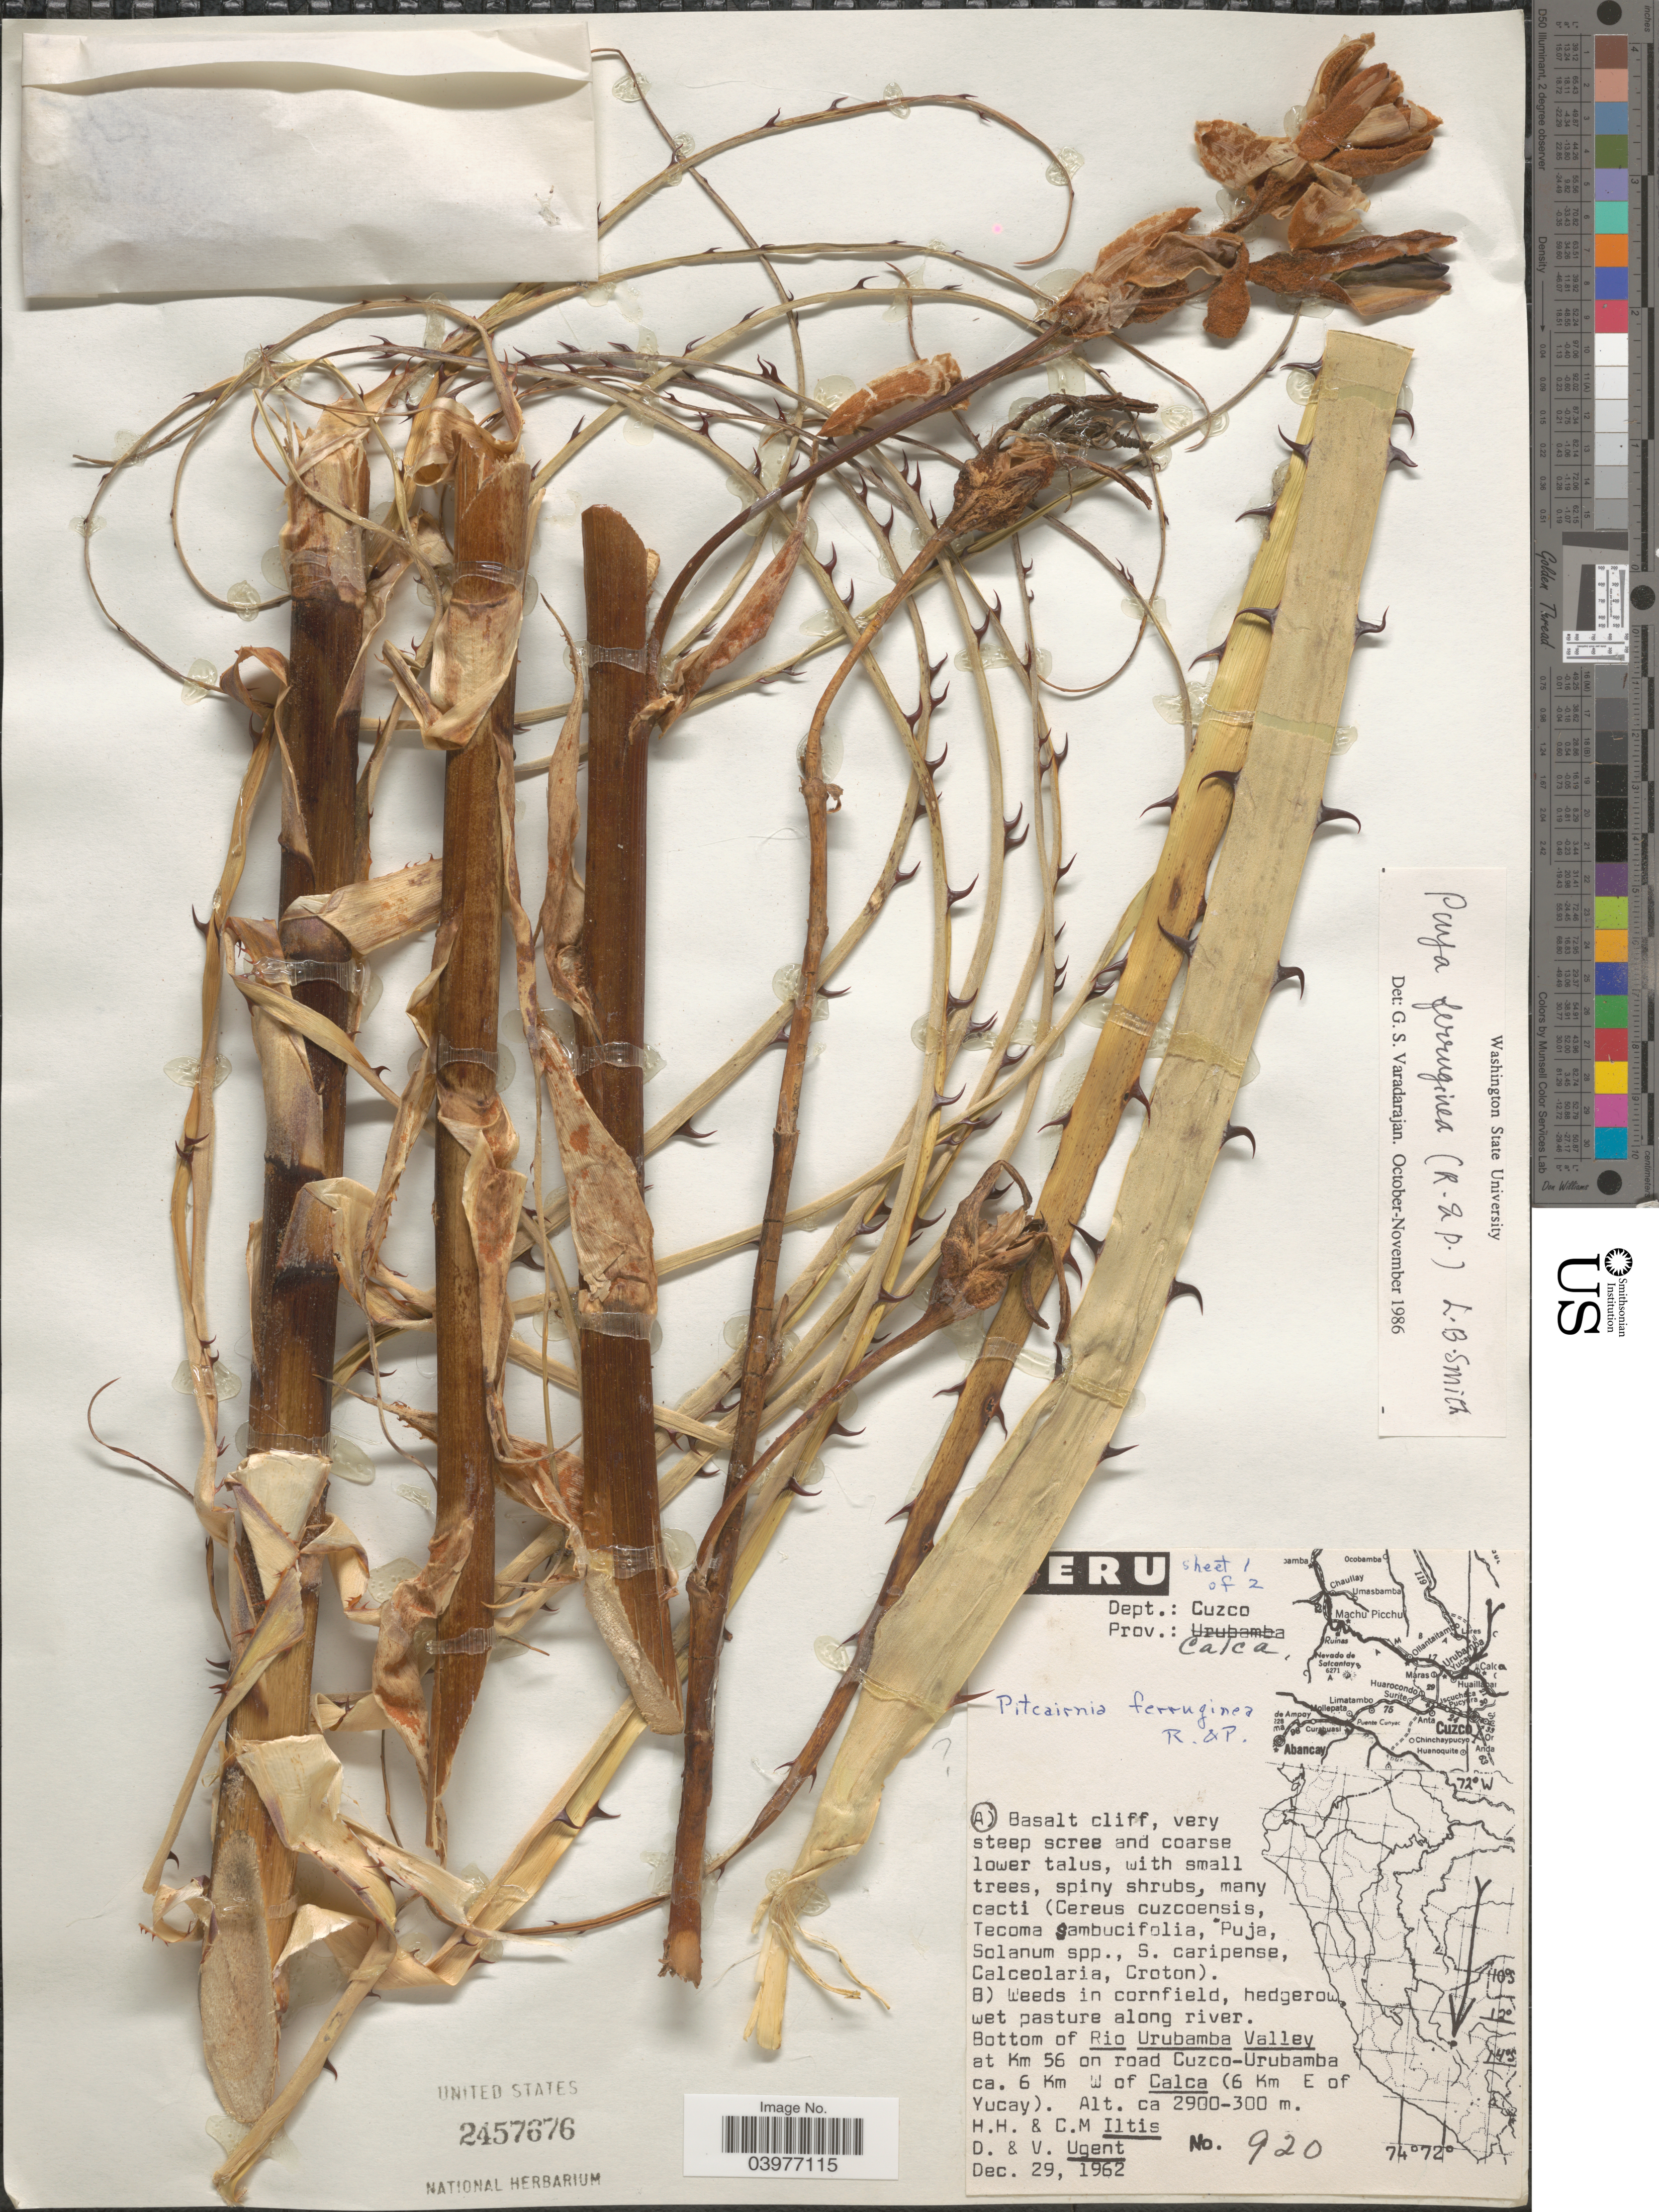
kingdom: Plantae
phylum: Tracheophyta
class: Liliopsida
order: Poales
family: Bromeliaceae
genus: Puya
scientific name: Puya ferruginea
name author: (Ruiz & Pav.) L.B. Sm.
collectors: H. H. Iltis, C. M Iltis, D. Ugent & V. Ugent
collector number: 920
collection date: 1962-12-29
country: Peru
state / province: Cusco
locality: Dept.: Cuzco. Prov.: Calca. Bottom of Rio Urubamba Valley at Km 56 on road Cuzco-Urubamba ca. 6 Km W of Calca (6 Km E of Yucay).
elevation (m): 300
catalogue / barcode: US 2457676